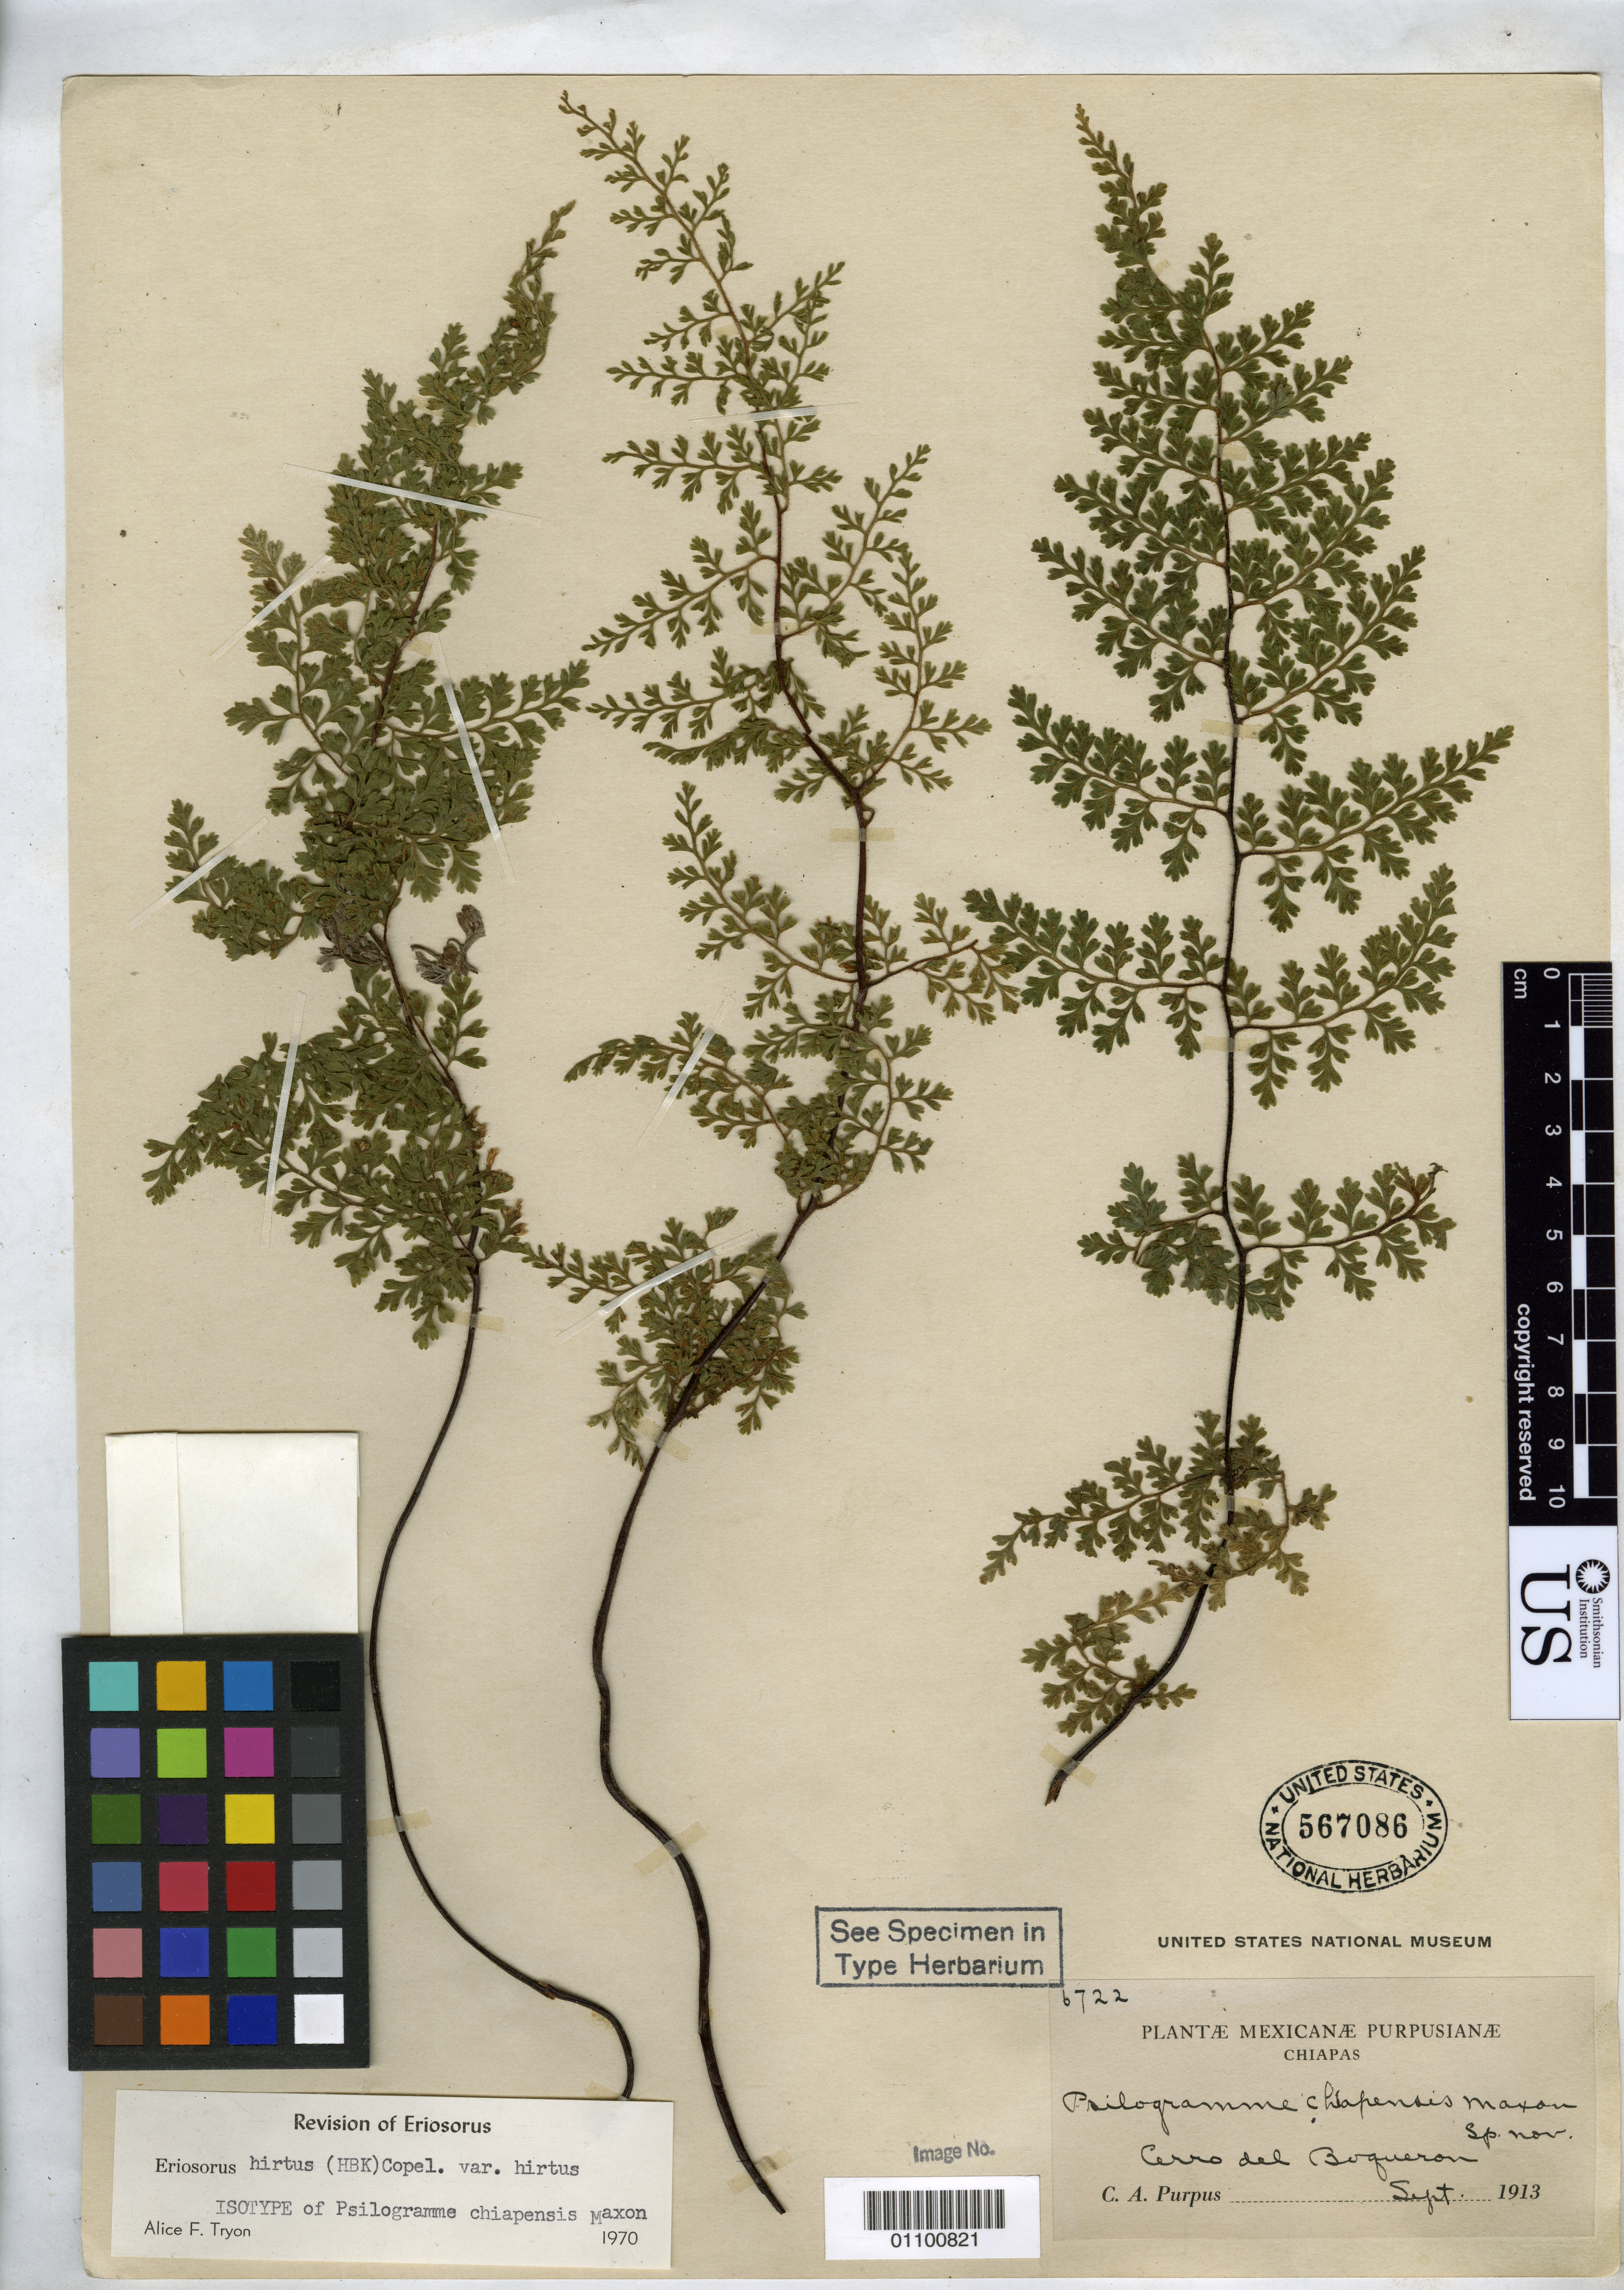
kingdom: Plantae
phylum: Tracheophyta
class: Polypodiopsida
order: Polypodiales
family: Pteridaceae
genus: Psilogramme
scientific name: Psilogramme chiapensis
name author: Maxon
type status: Isotype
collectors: C. A. Purpus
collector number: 6722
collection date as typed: Sep 1913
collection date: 1913-09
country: Mexico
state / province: Chiapas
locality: Cerro de Boqueron.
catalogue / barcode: US 567086